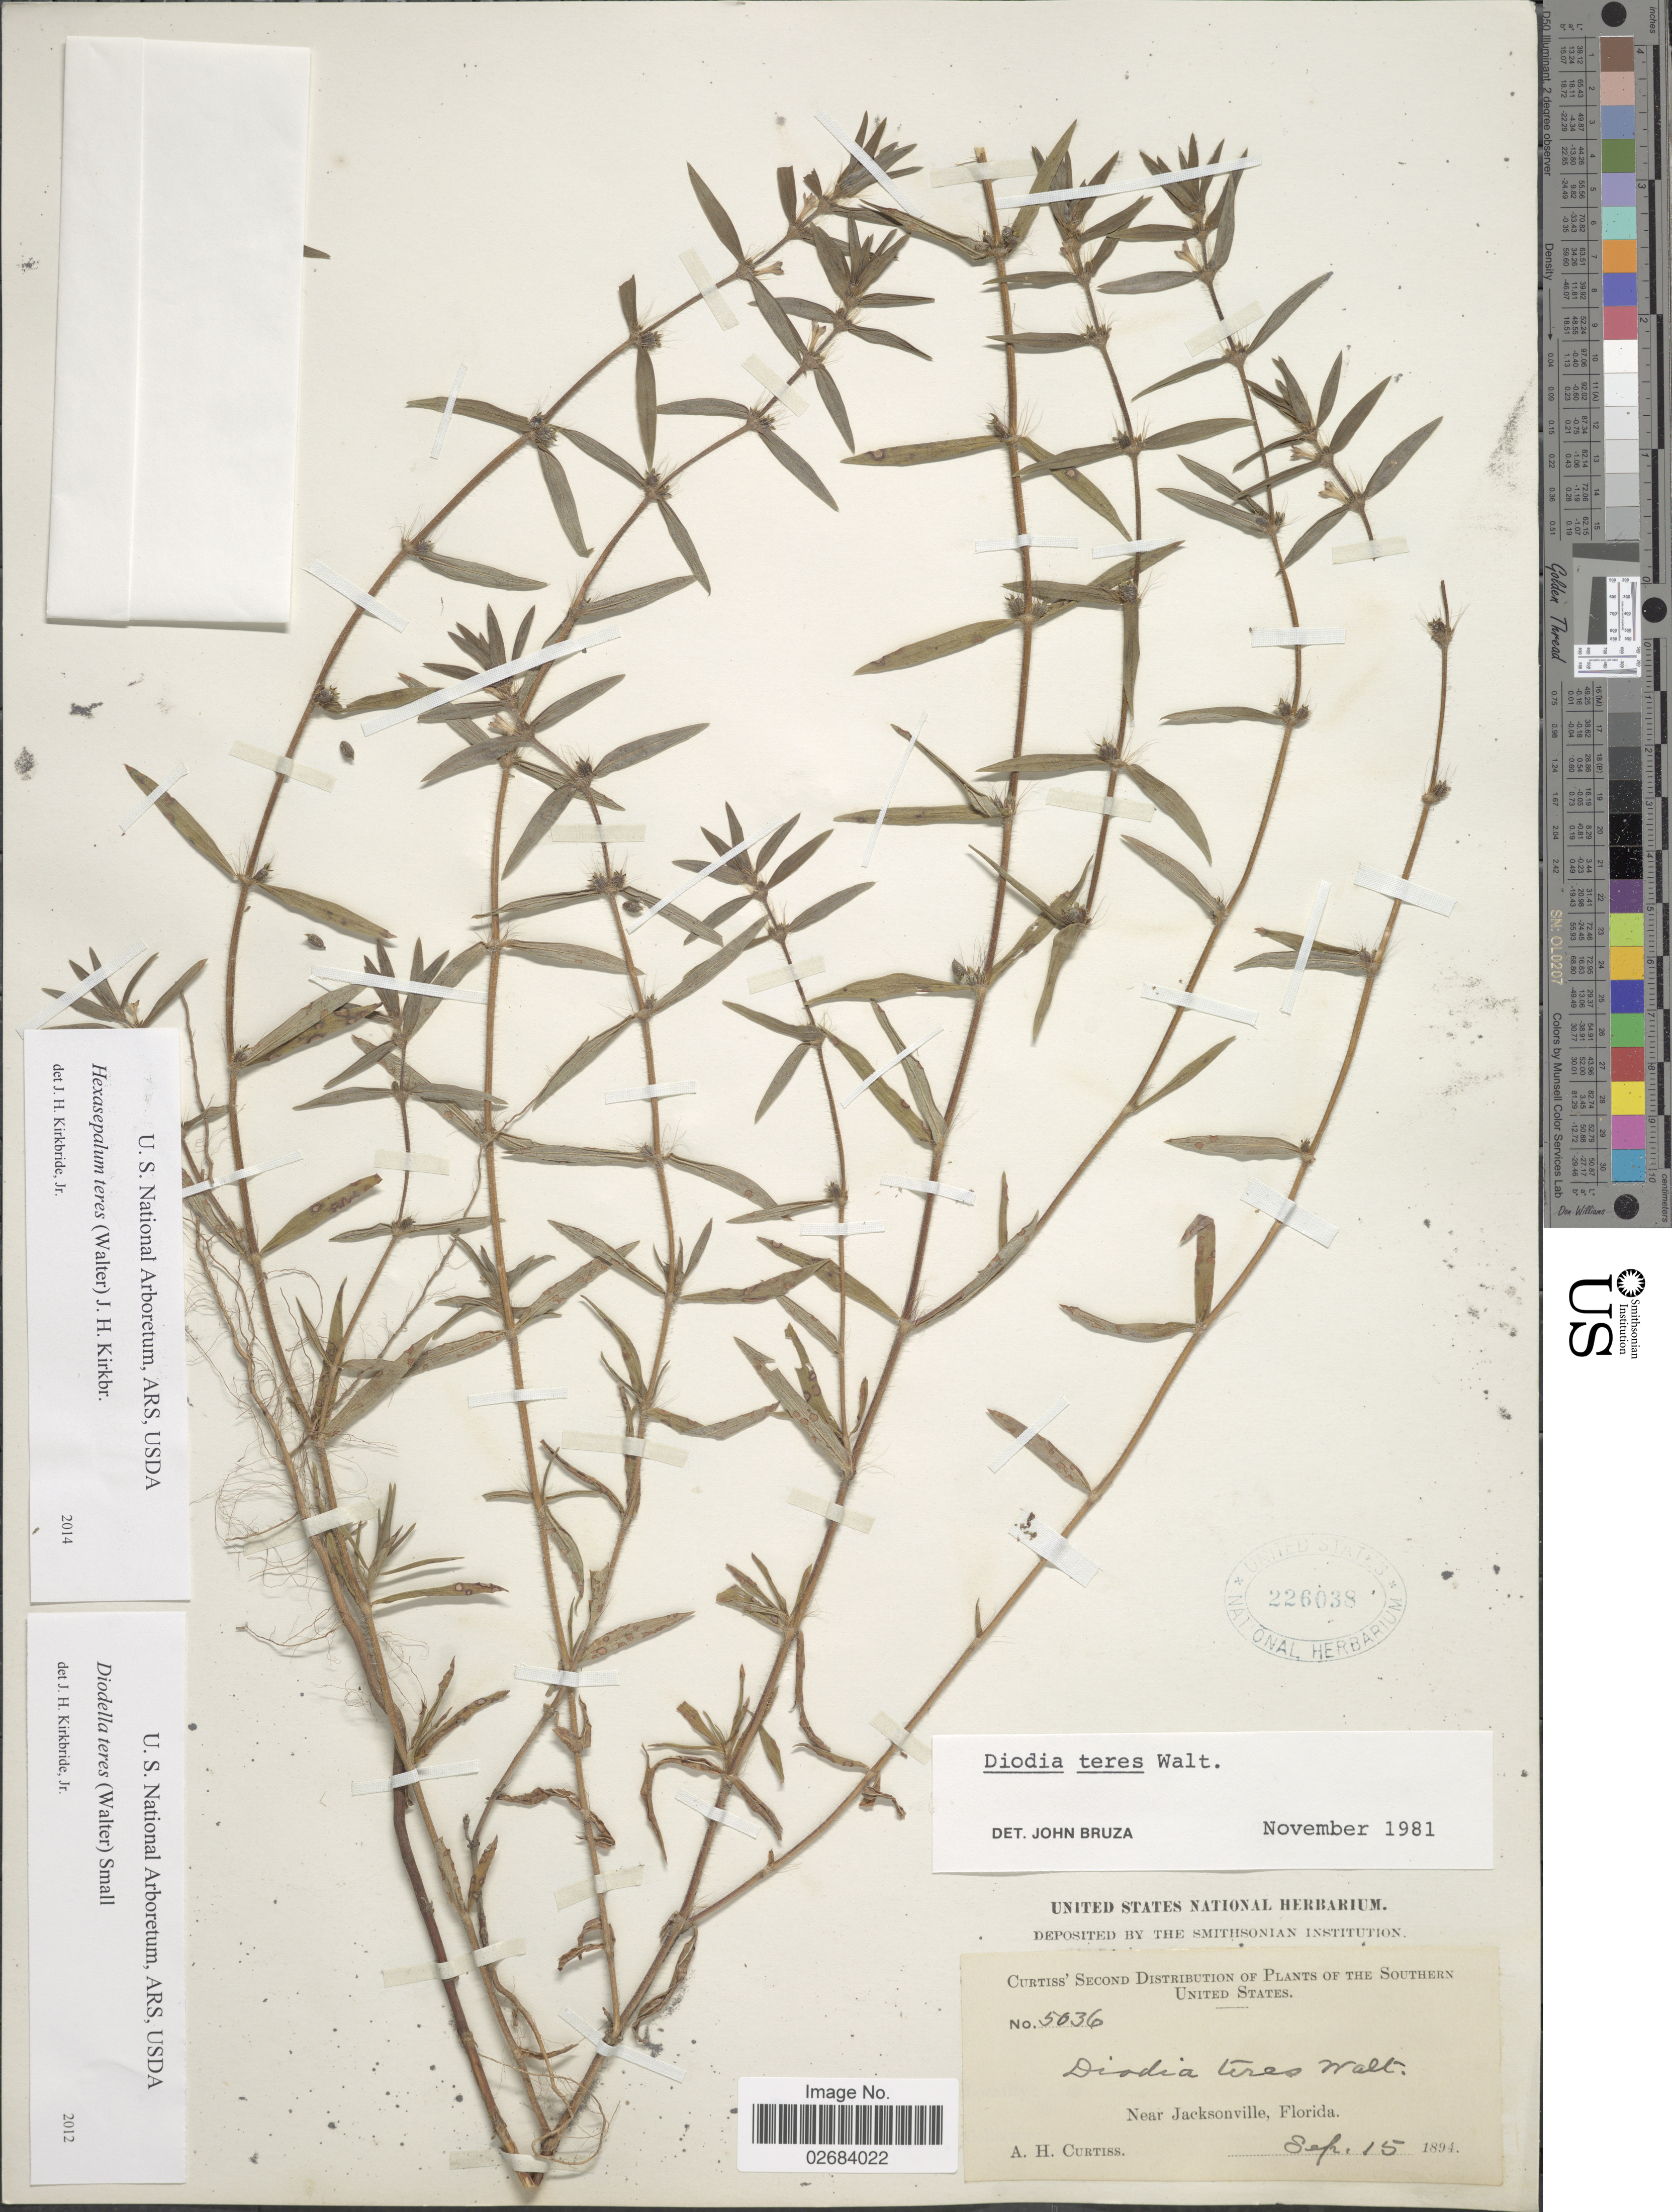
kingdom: Plantae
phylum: Tracheophyta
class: Magnoliopsida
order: Gentianales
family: Rubiaceae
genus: Diodia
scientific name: Diodia teres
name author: Walter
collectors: A. H. Curtiss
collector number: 5036*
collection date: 1894-09-15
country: United States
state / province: Florida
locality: Southern United States, near Jacksonville.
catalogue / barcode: US 226038